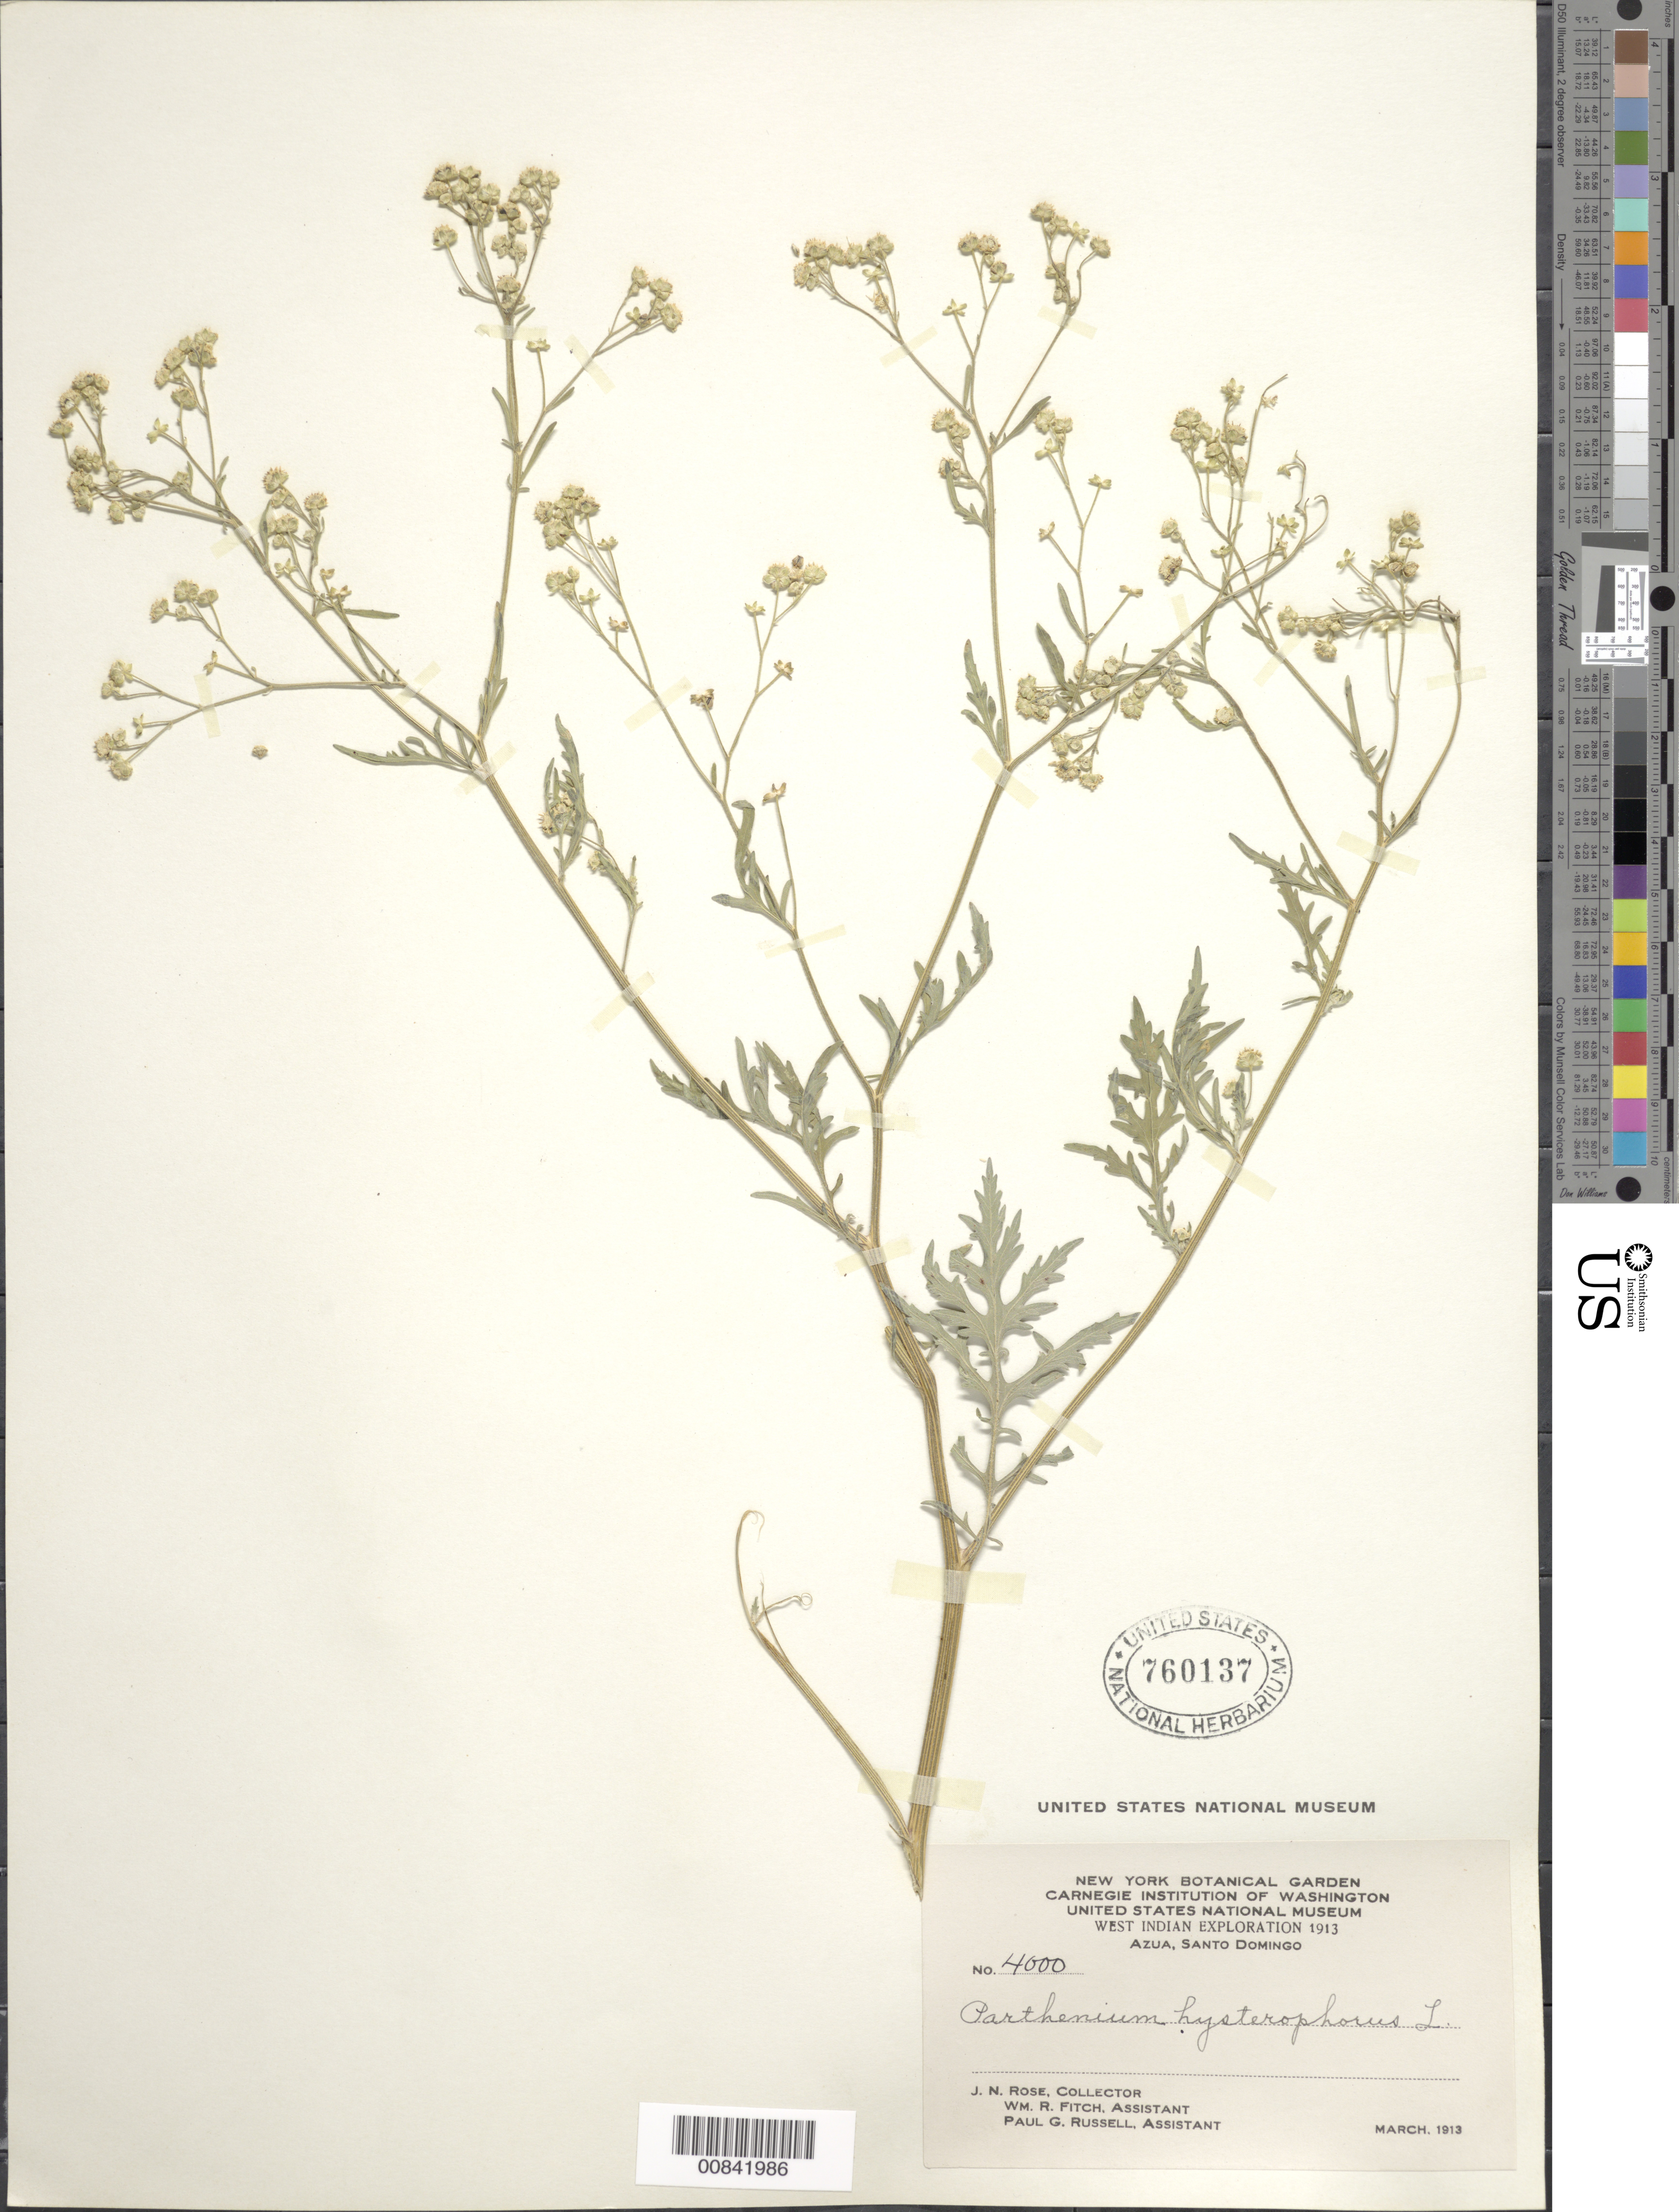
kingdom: Plantae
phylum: Tracheophyta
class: Magnoliopsida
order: Asterales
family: Asteraceae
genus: Parthenium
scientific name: Parthenium hysterophorus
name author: L.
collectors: J. N. Rose, W. R. Fitch & P. G. Russell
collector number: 4000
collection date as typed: Mar 1913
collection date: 1913-03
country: Dominican Republic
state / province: Azua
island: Hispaniola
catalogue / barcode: US 760137